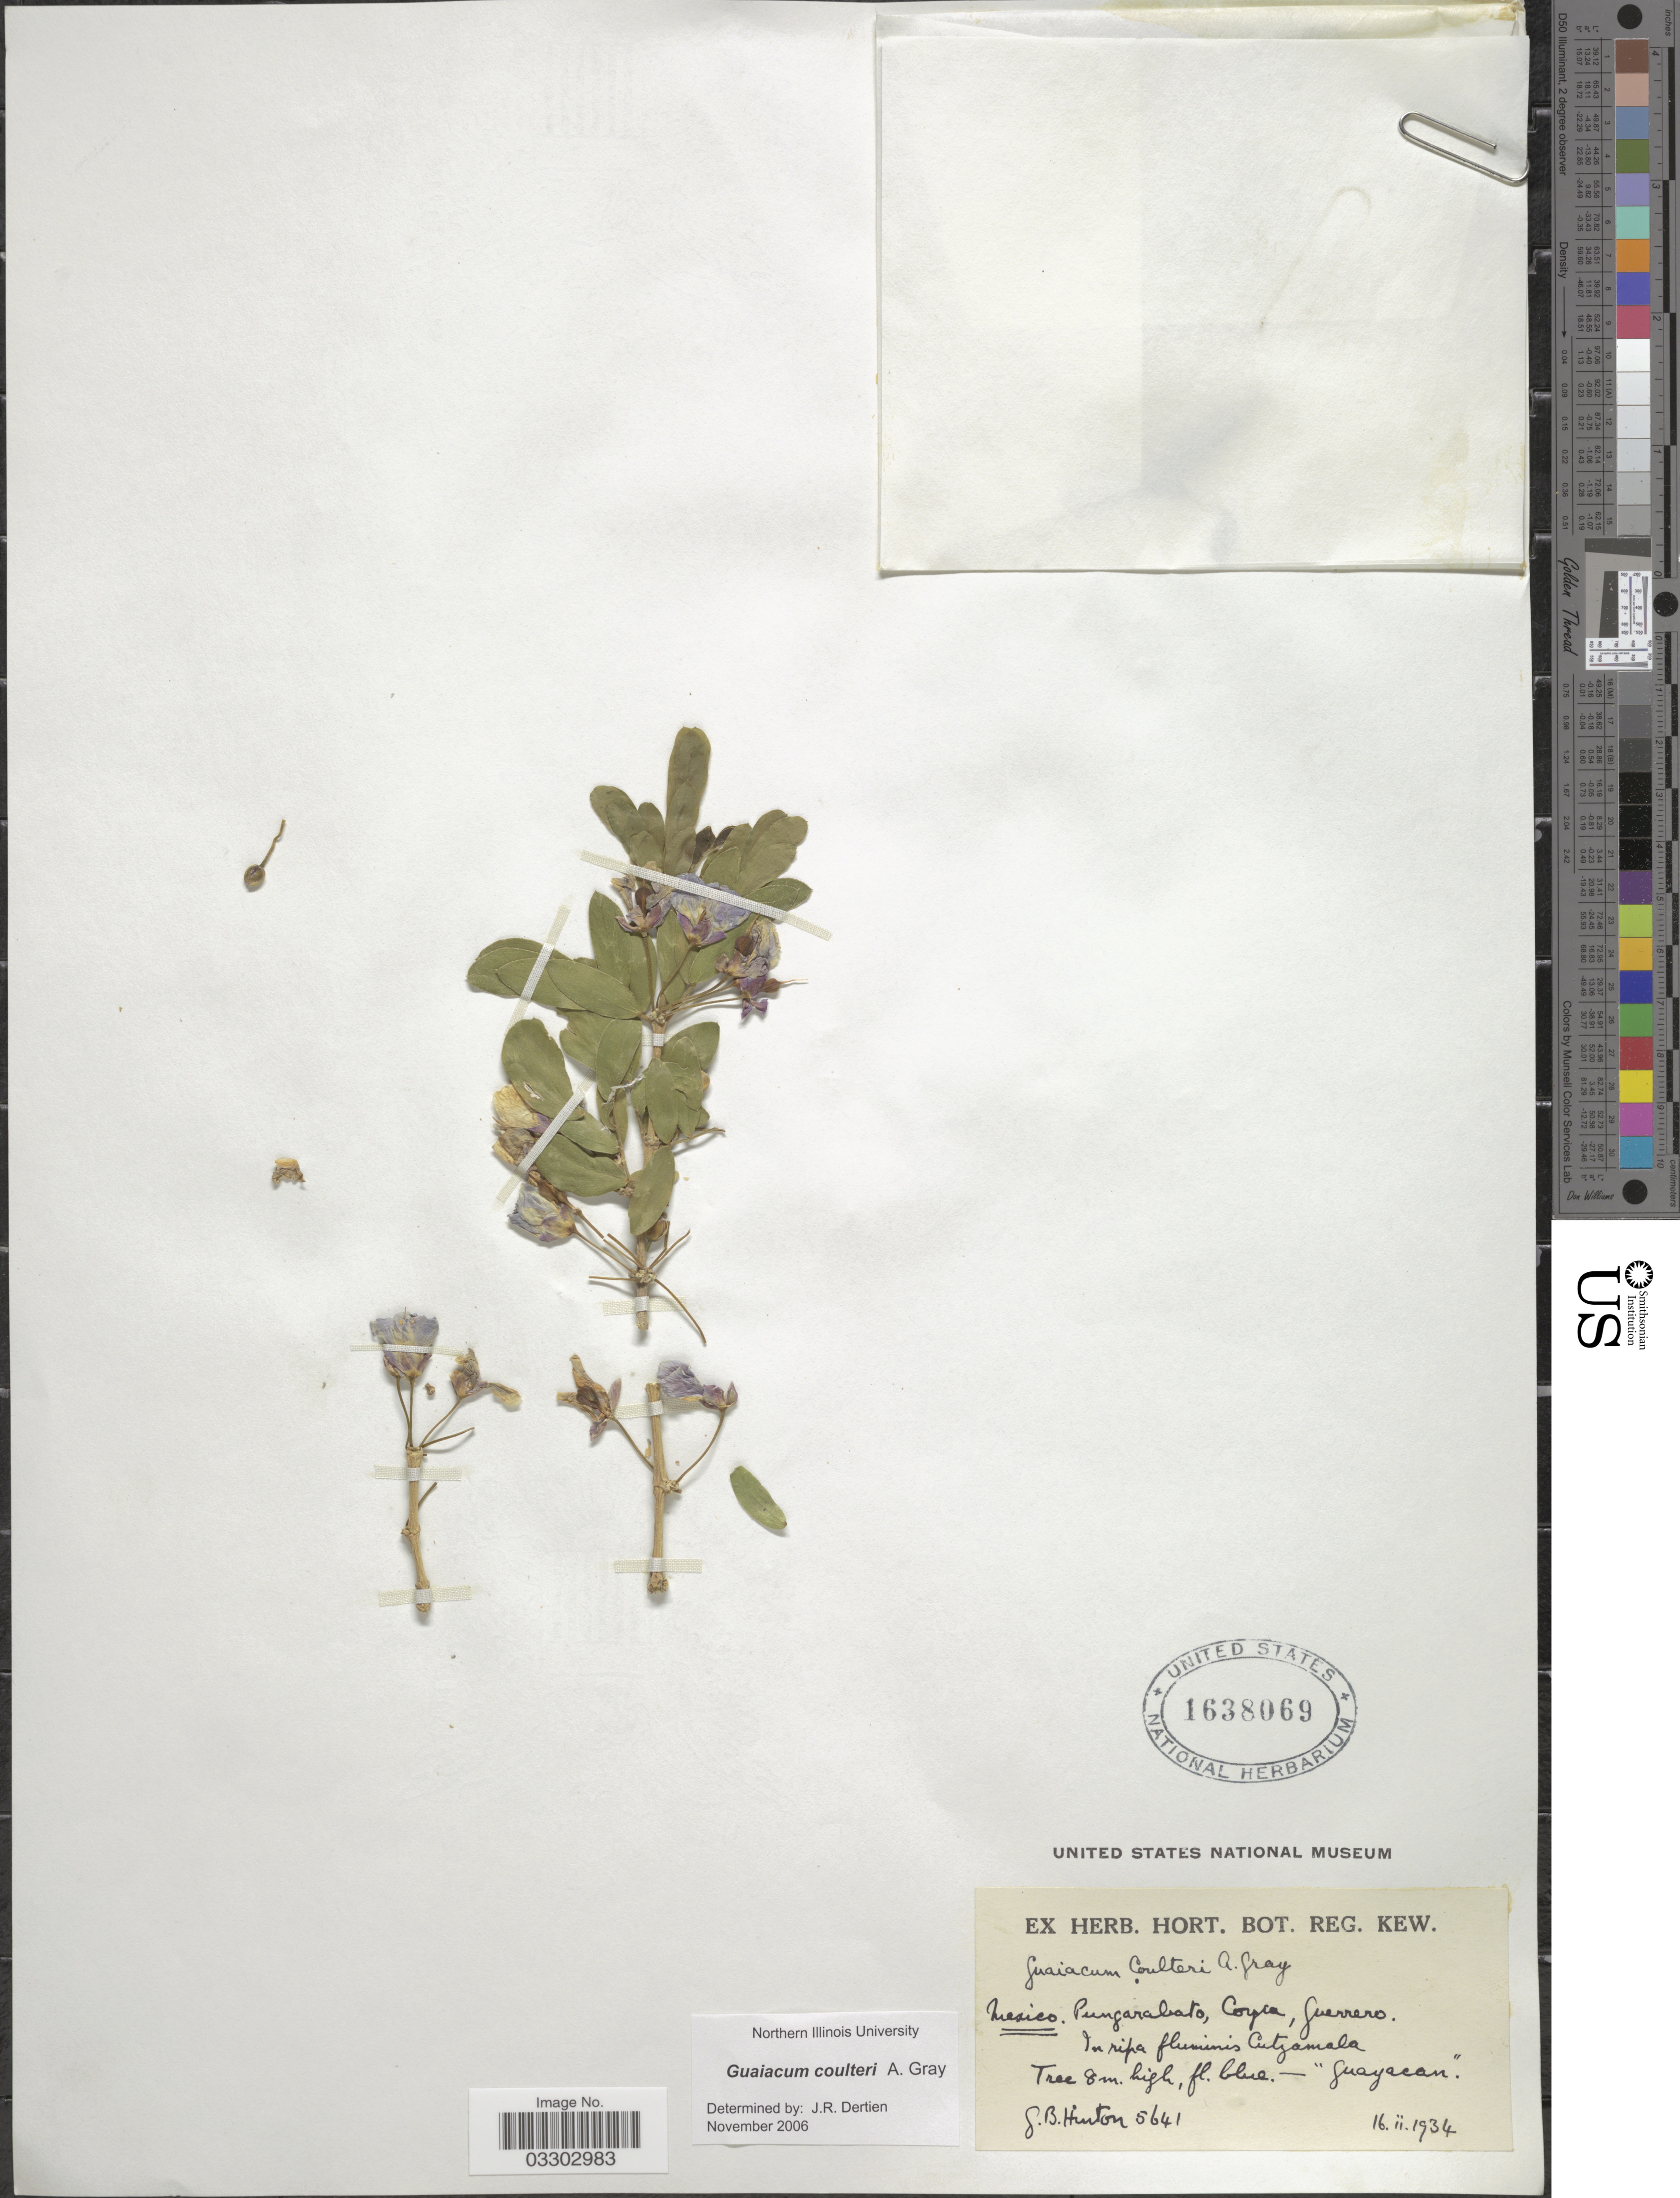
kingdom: Plantae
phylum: Tracheophyta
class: Magnoliopsida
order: Zygophyllales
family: Zygophyllaceae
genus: Guaiacum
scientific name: Guaiacum coulteri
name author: A. Gray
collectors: G. B. Hinton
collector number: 5641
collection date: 1934-02-16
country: Mexico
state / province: Guerrero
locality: Pungarabato. Coyuca. In ripa fluminis Cutzamala.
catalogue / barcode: US 1638069